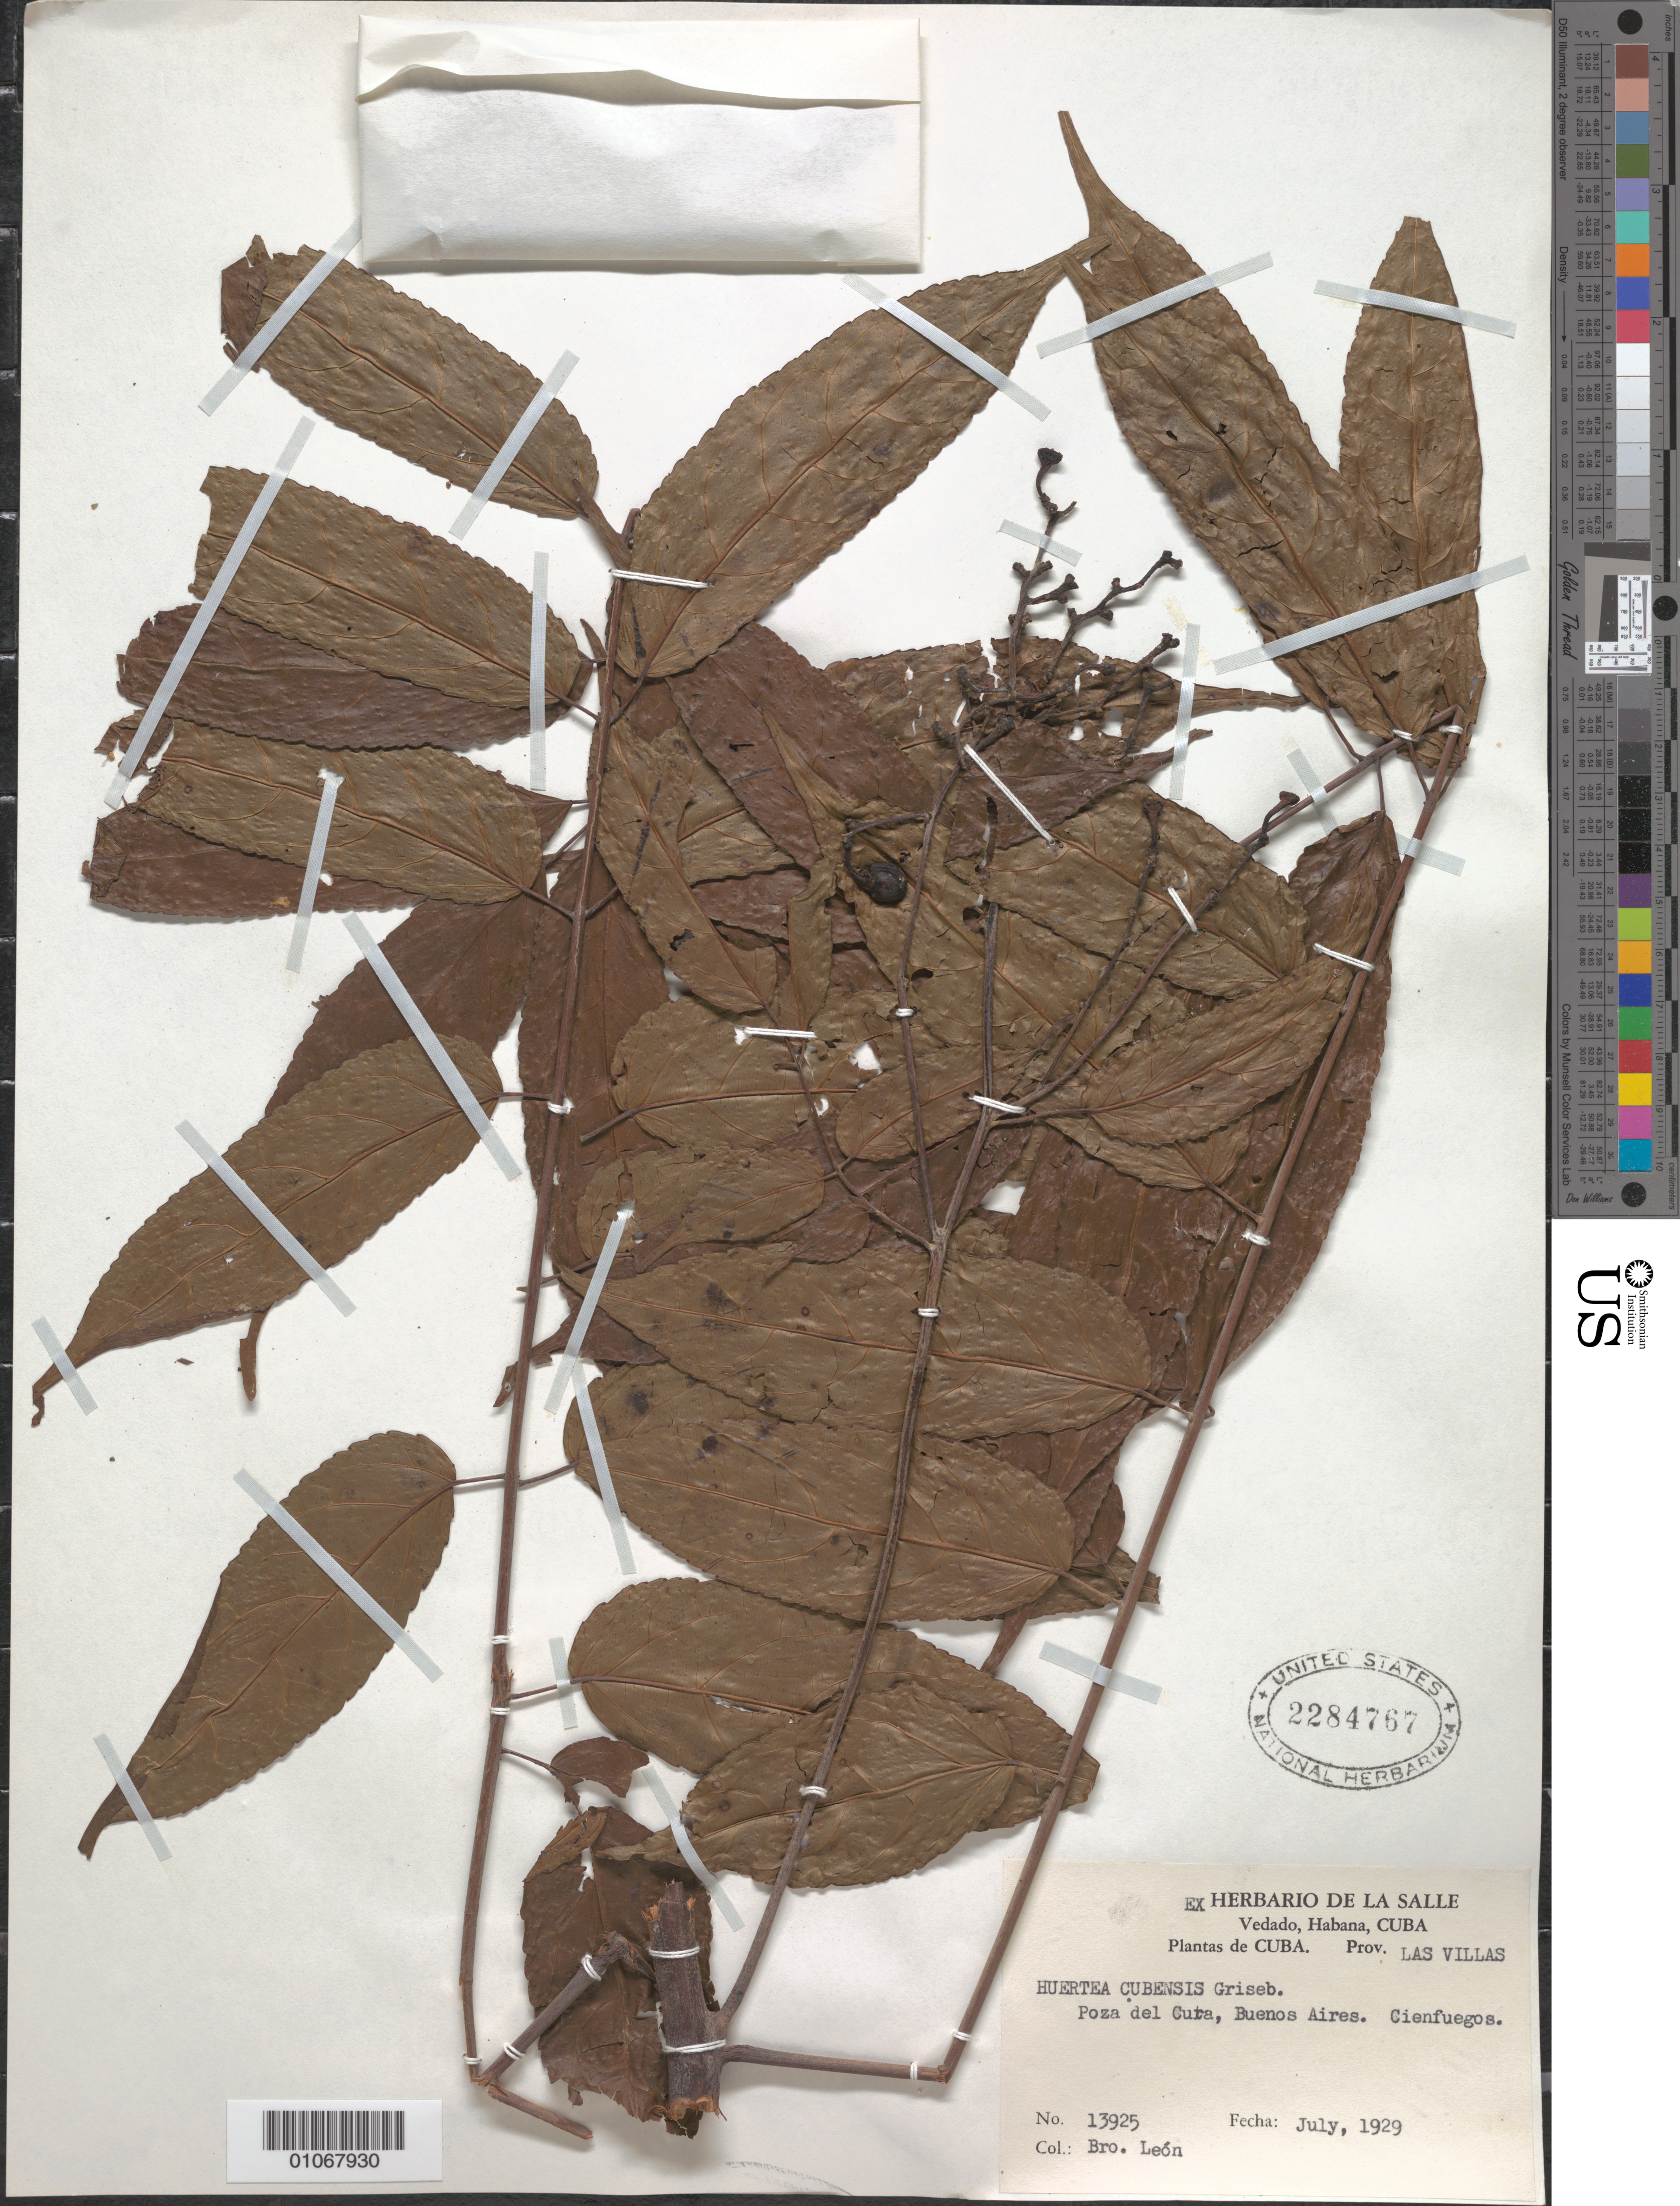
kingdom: Plantae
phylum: Tracheophyta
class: Magnoliopsida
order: Huerteales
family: Tapisciaceae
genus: Huertea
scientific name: Huertea cubensis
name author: Griseb.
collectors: Bro. León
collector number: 13925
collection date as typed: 01 Jul 1929 to 31 Jul 1929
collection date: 1929-07-01/1929-07-31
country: Cuba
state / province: Las Villas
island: Cuba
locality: Poza del Cuba, Buenos Aires Cienfuegos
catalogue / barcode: US 2284767